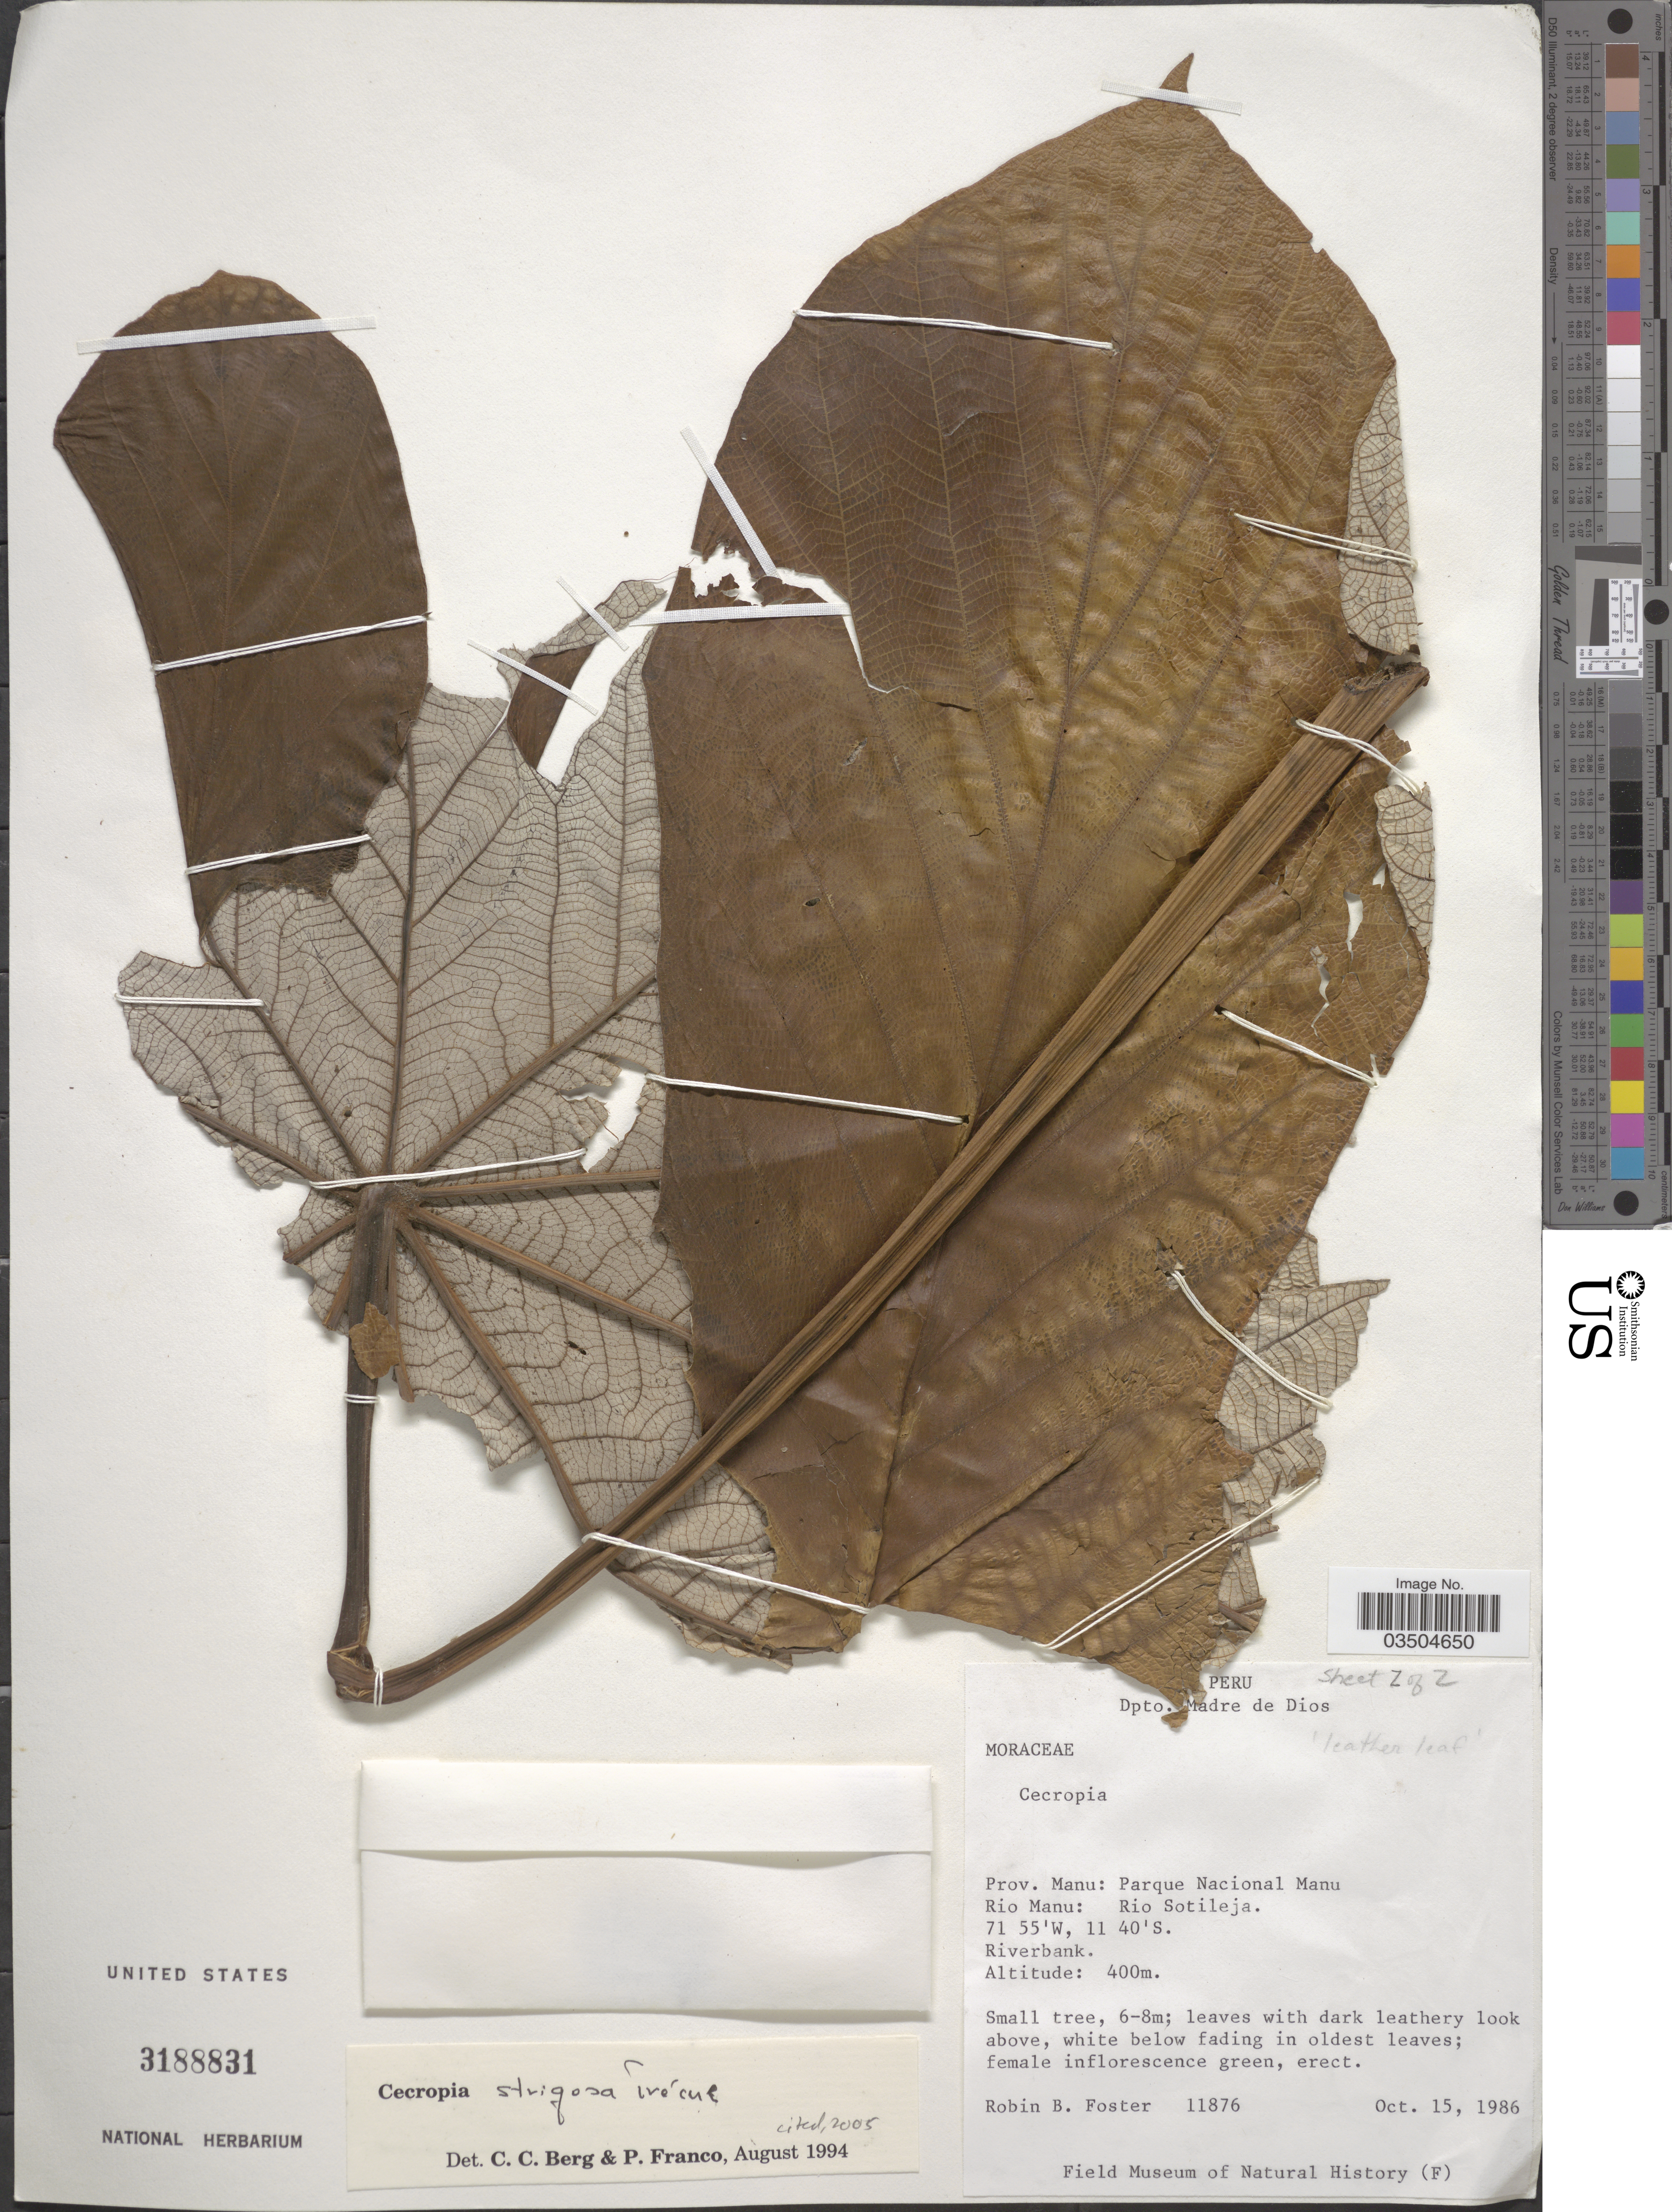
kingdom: Plantae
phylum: Tracheophyta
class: Magnoliopsida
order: Rosales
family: Urticaceae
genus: Cecropia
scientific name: Cecropia strigosa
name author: Trécul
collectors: R. B. Foster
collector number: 11876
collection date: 1986-10-15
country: Peru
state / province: Madre de Dios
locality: Dpto. Madre de Dios. Prov. Manu: Parque Nacional Manu. Rio Manu: Rio Sotileja. Riverbank.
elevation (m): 400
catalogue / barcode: US 3188831